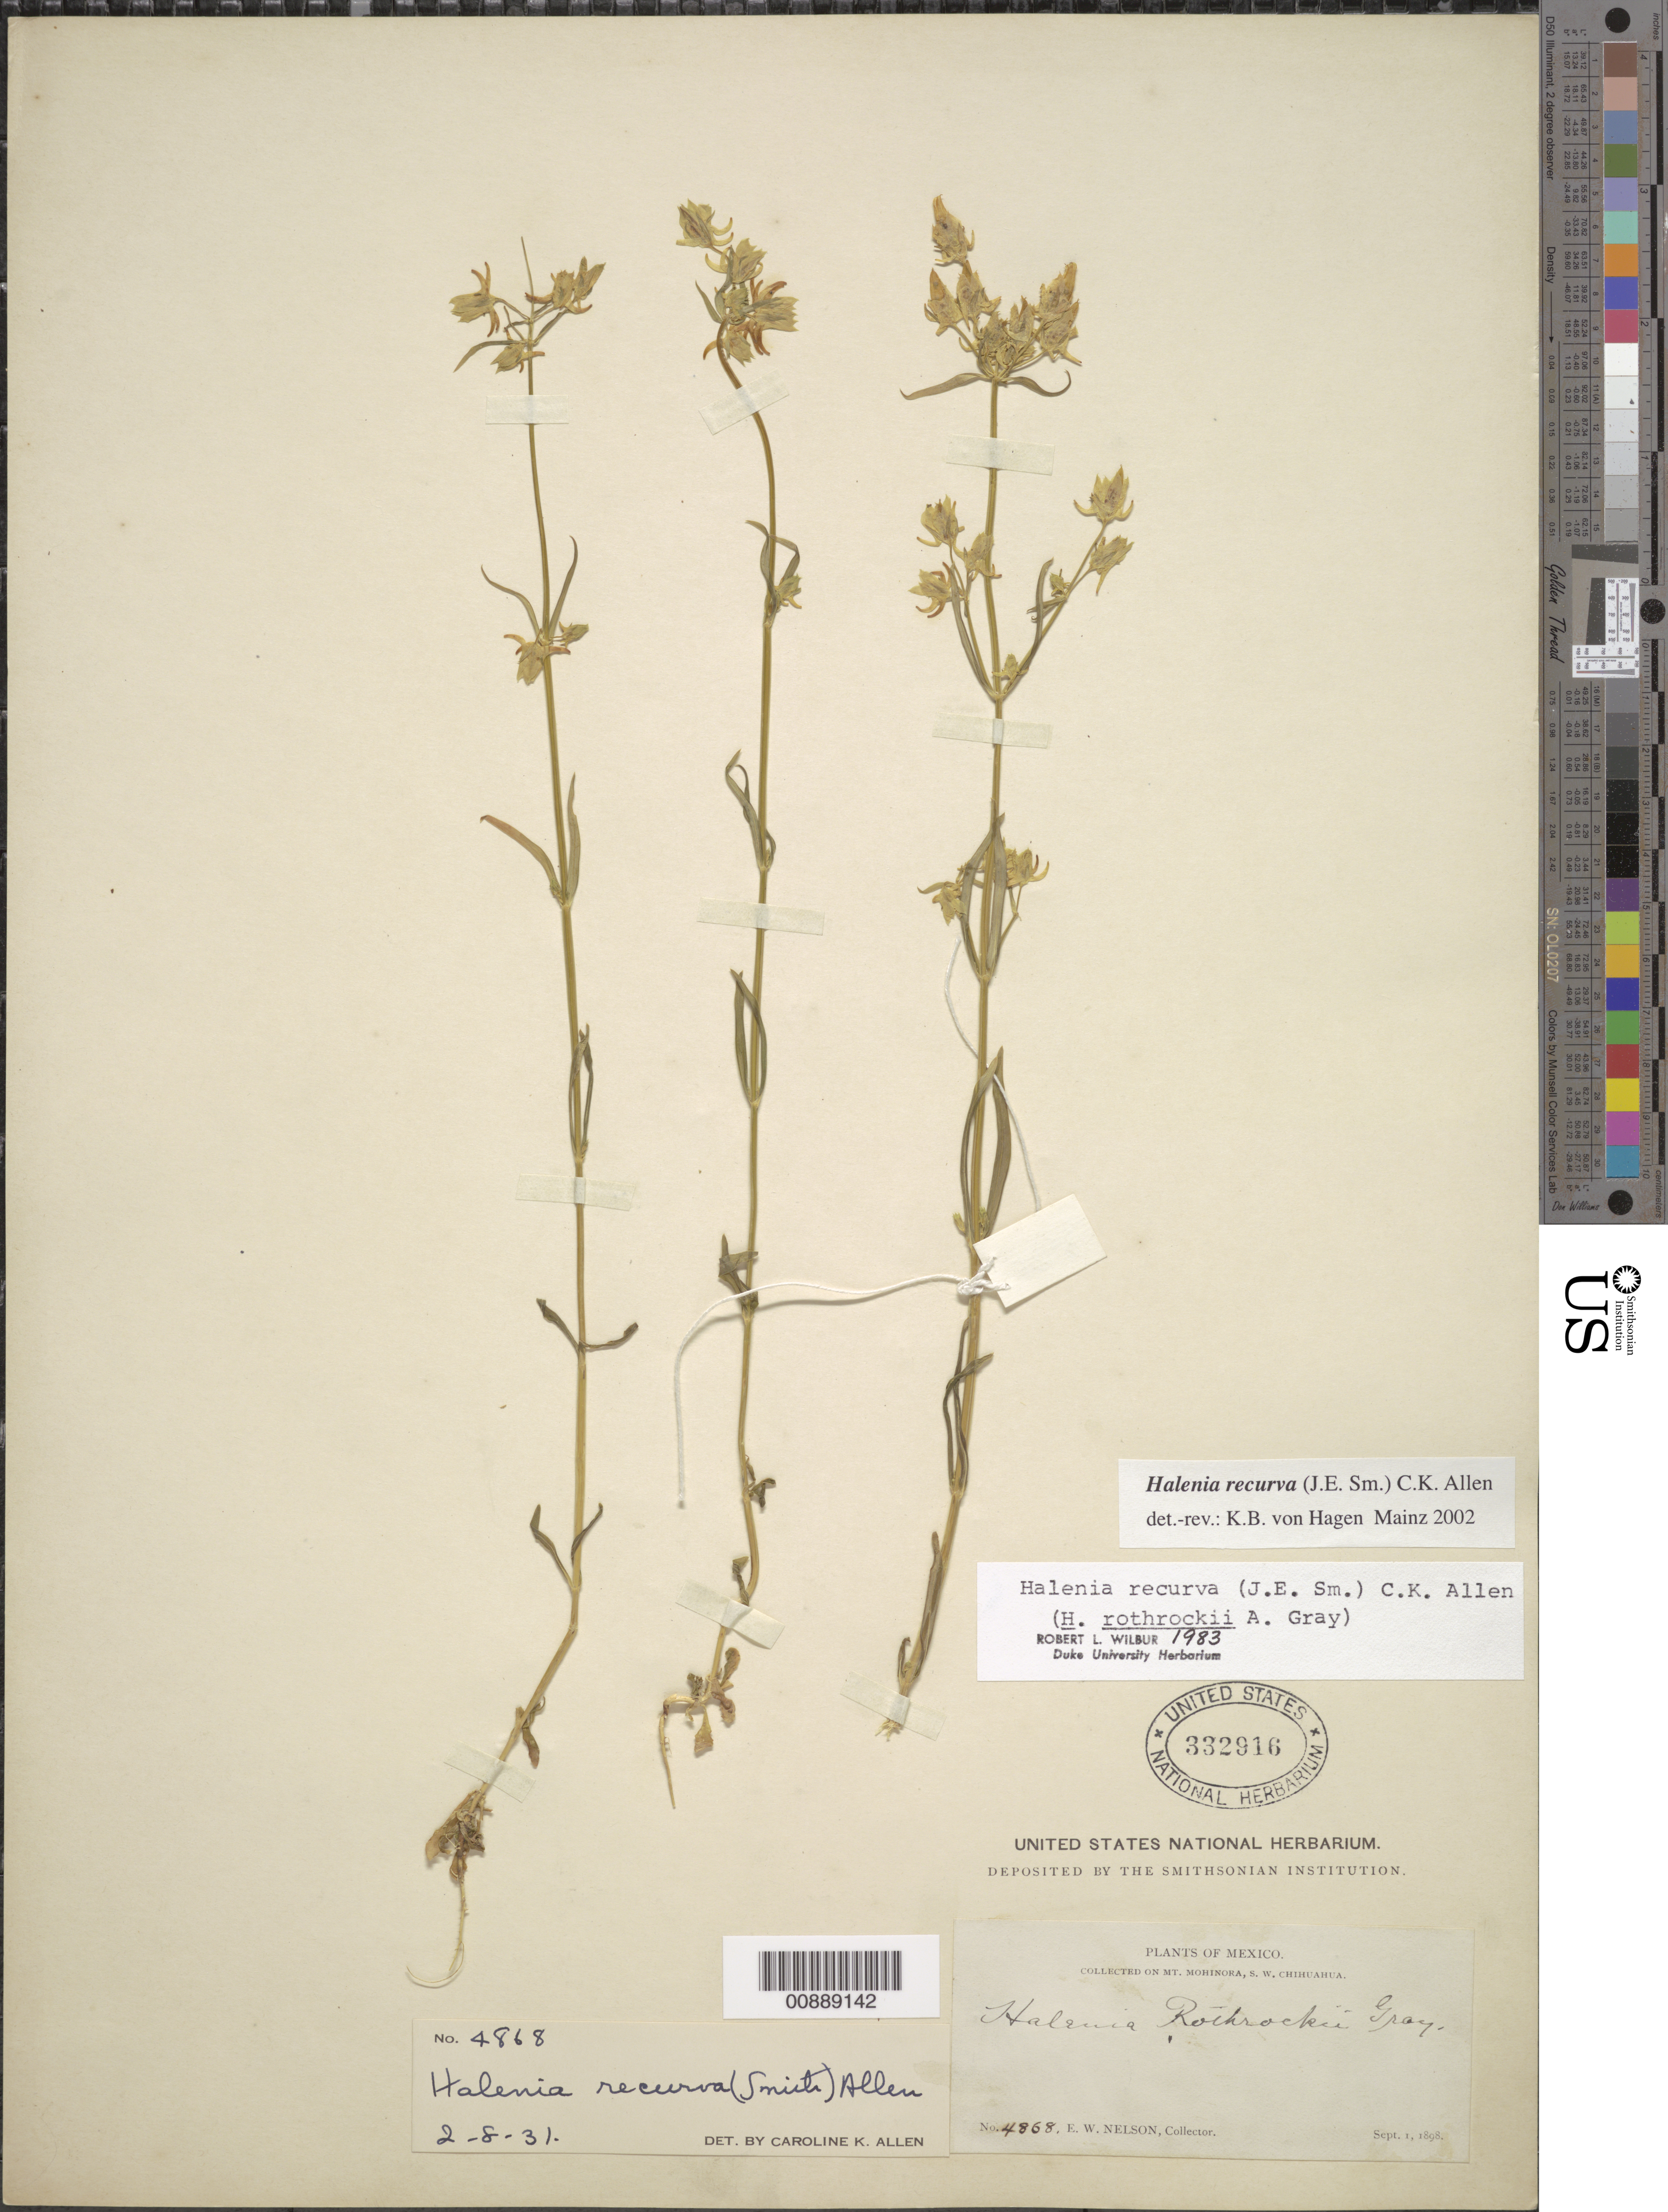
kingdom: Plantae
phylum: Tracheophyta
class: Magnoliopsida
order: Gentianales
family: Gentianaceae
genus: Halenia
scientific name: Halenia recurva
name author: (Sm.) C.K. Allen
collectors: E. W. Nelson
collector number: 4868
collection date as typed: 01 Sep 1898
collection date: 1898-09-01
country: Mexico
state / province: Chihuahua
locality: Mt. Mohinora, SW Chihuahua.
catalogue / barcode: US 332916